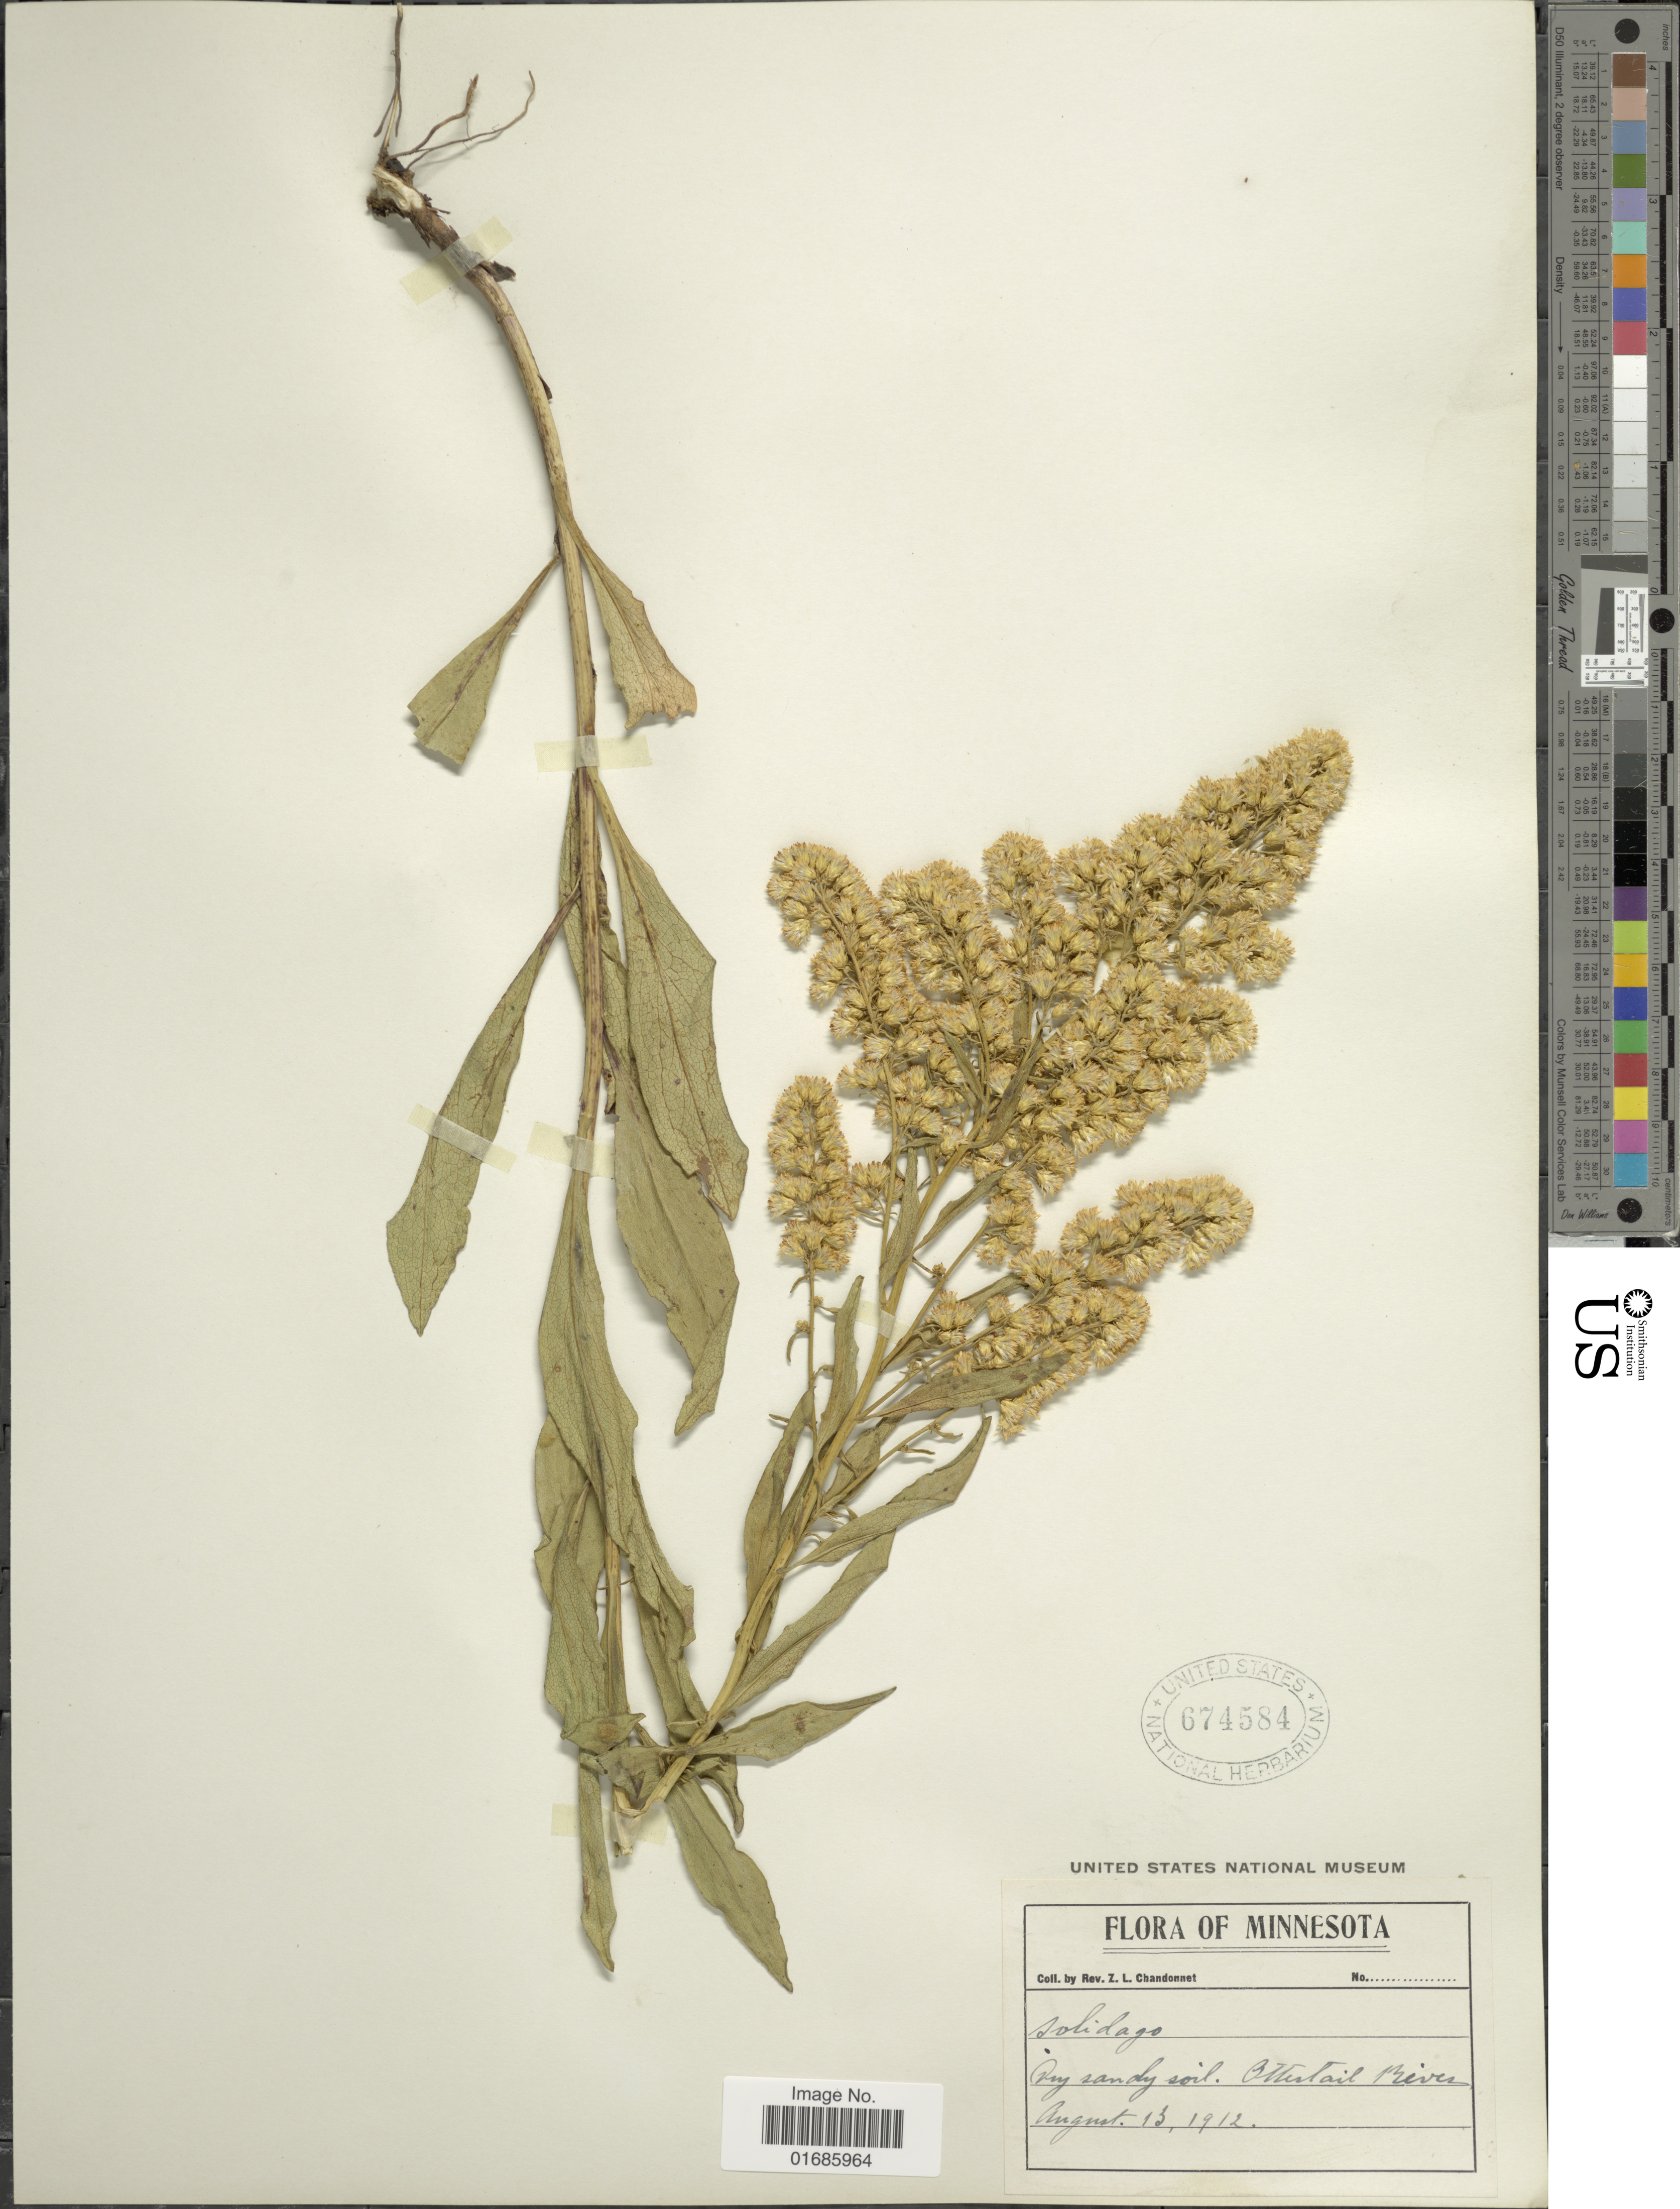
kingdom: Plantae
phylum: Tracheophyta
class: Magnoliopsida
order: Asterales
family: Asteraceae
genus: Solidago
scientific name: Solidago chandonnetii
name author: E.S. Steele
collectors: Z. Chandonnet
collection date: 1912-08-13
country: United States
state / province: Minnesota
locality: Ottertail River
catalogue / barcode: US 674584